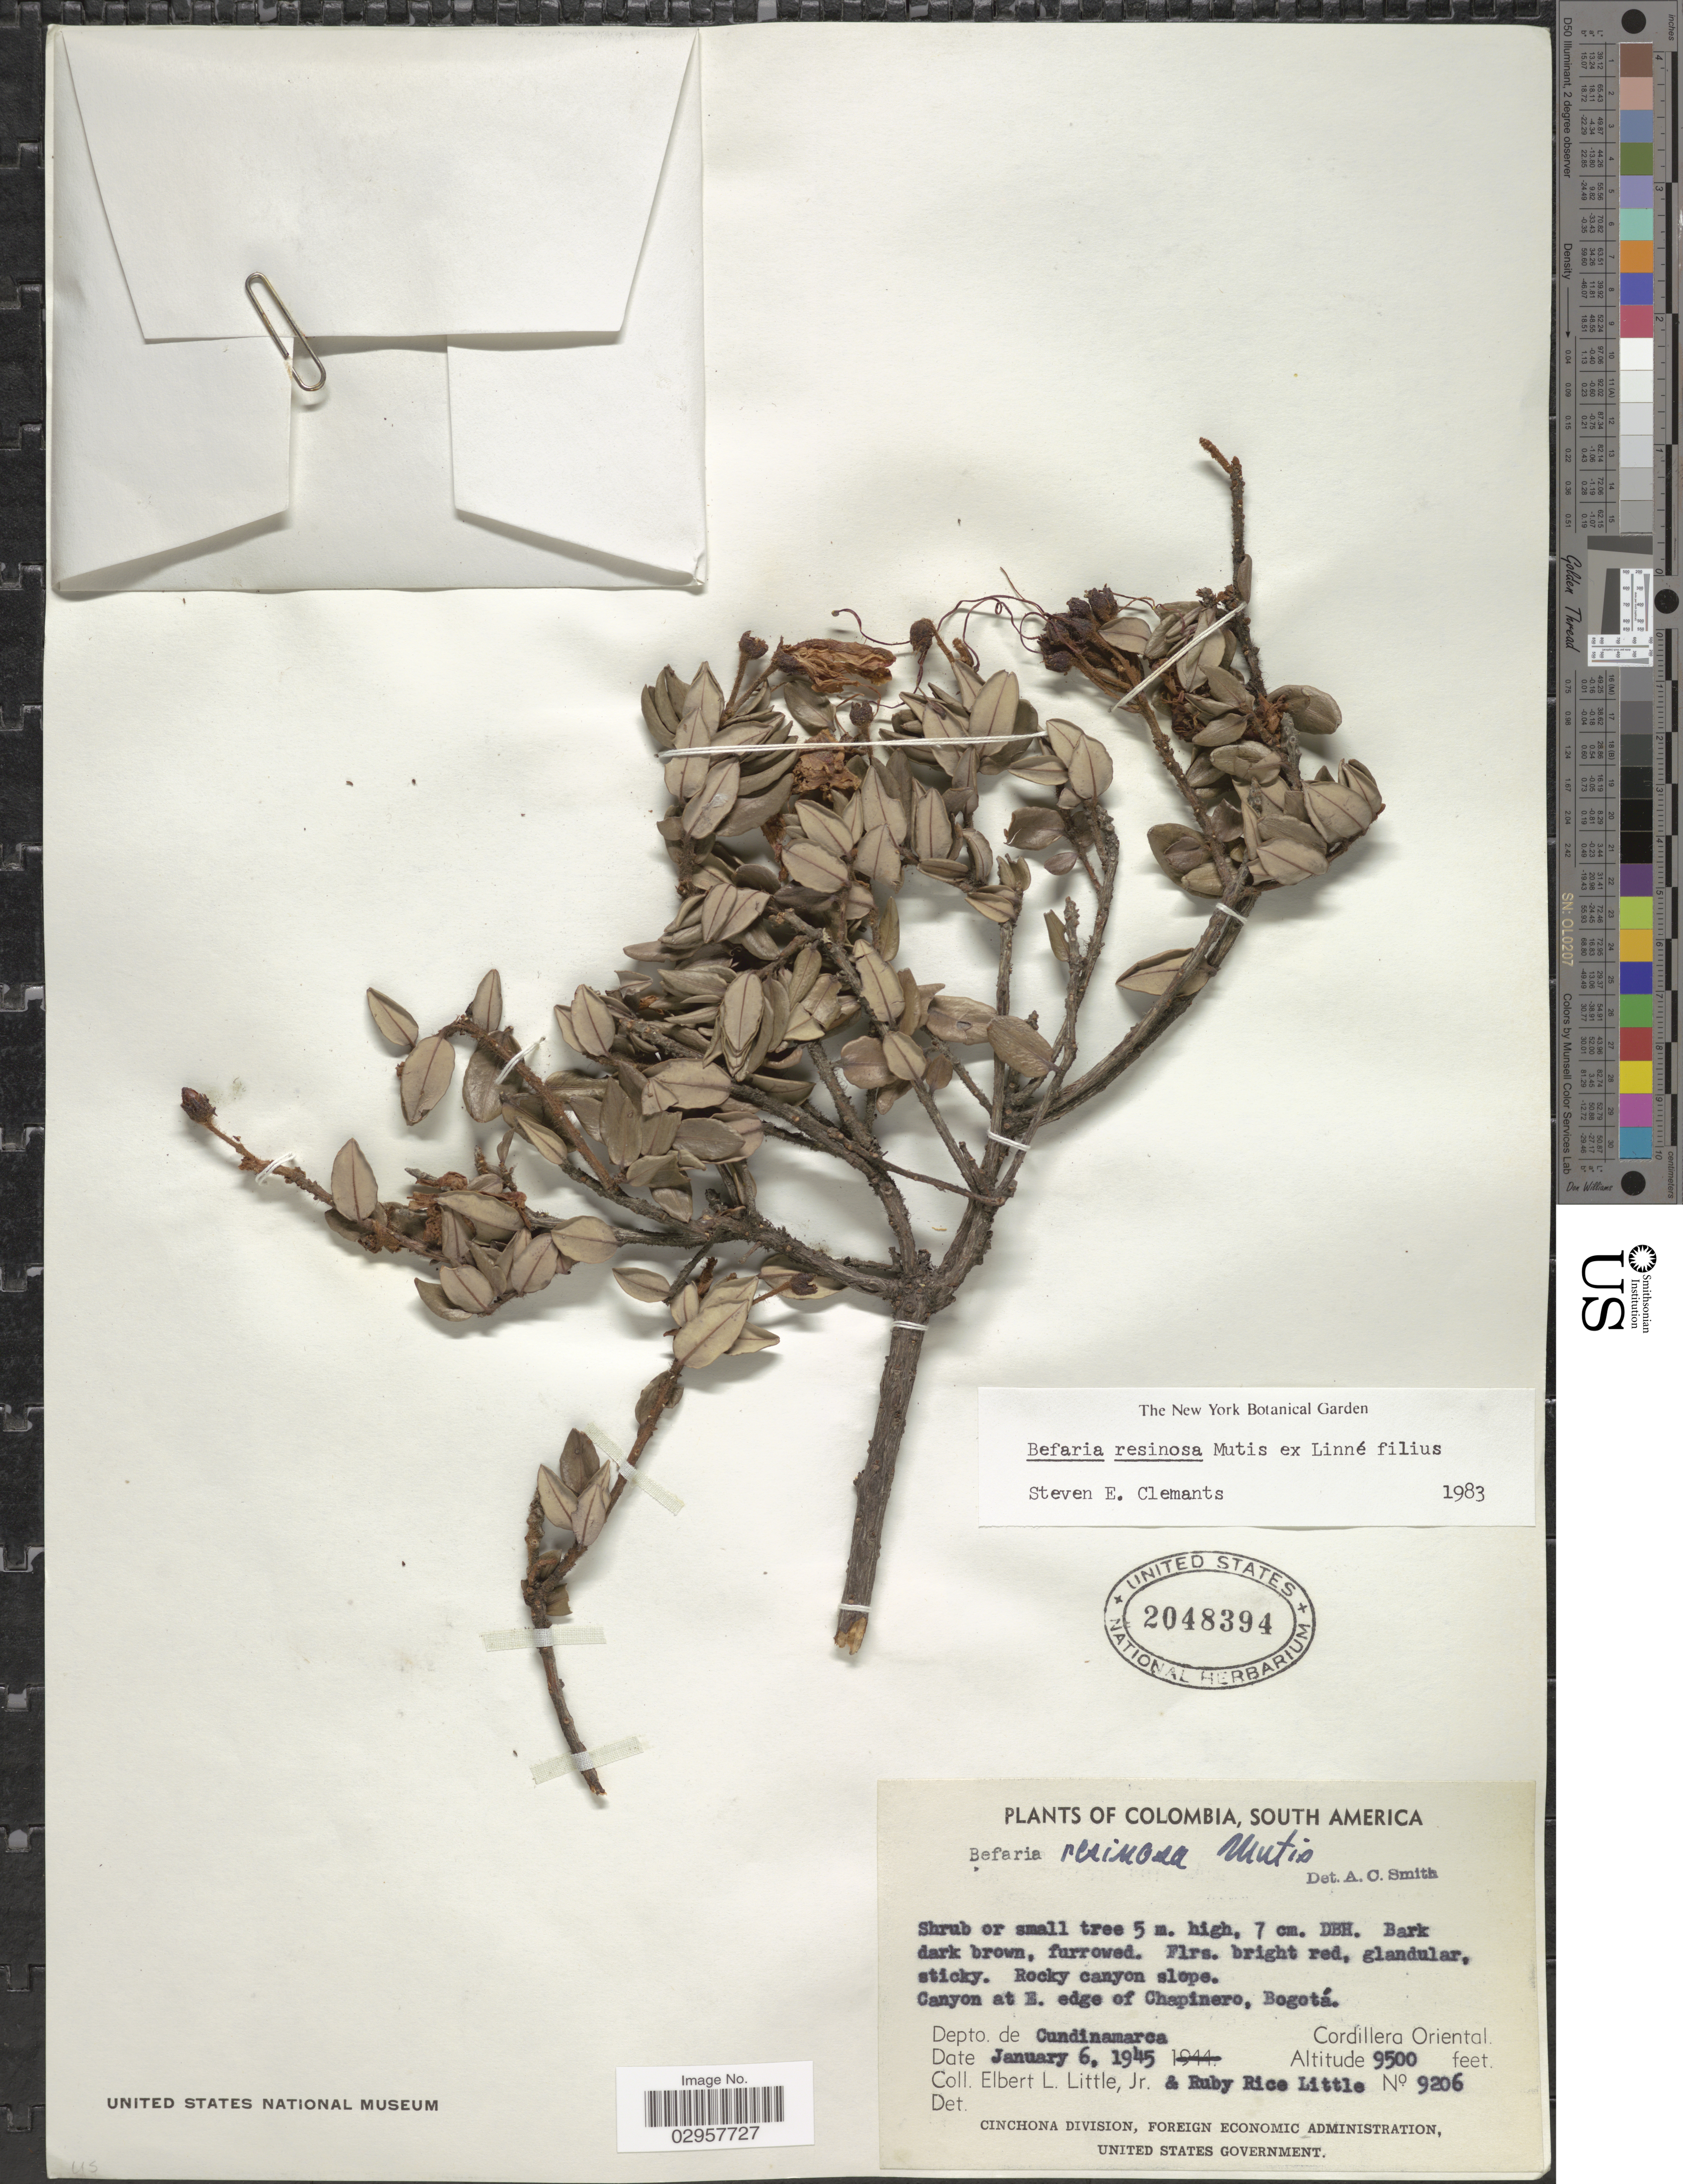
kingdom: Plantae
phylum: Tracheophyta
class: Magnoliopsida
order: Ericales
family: Ericaceae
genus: Befaria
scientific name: Befaria resinosa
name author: Mutis ex L. f.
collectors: E. L. Little & R. R. Little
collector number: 9206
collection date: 1945-01-06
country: Colombia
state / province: Cundinamarca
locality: Depto. de Cundinamarca. Cordillera Oriental. Canyon at E. edge of Chapinero, Bogotá.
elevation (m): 2896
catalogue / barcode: US 2048394